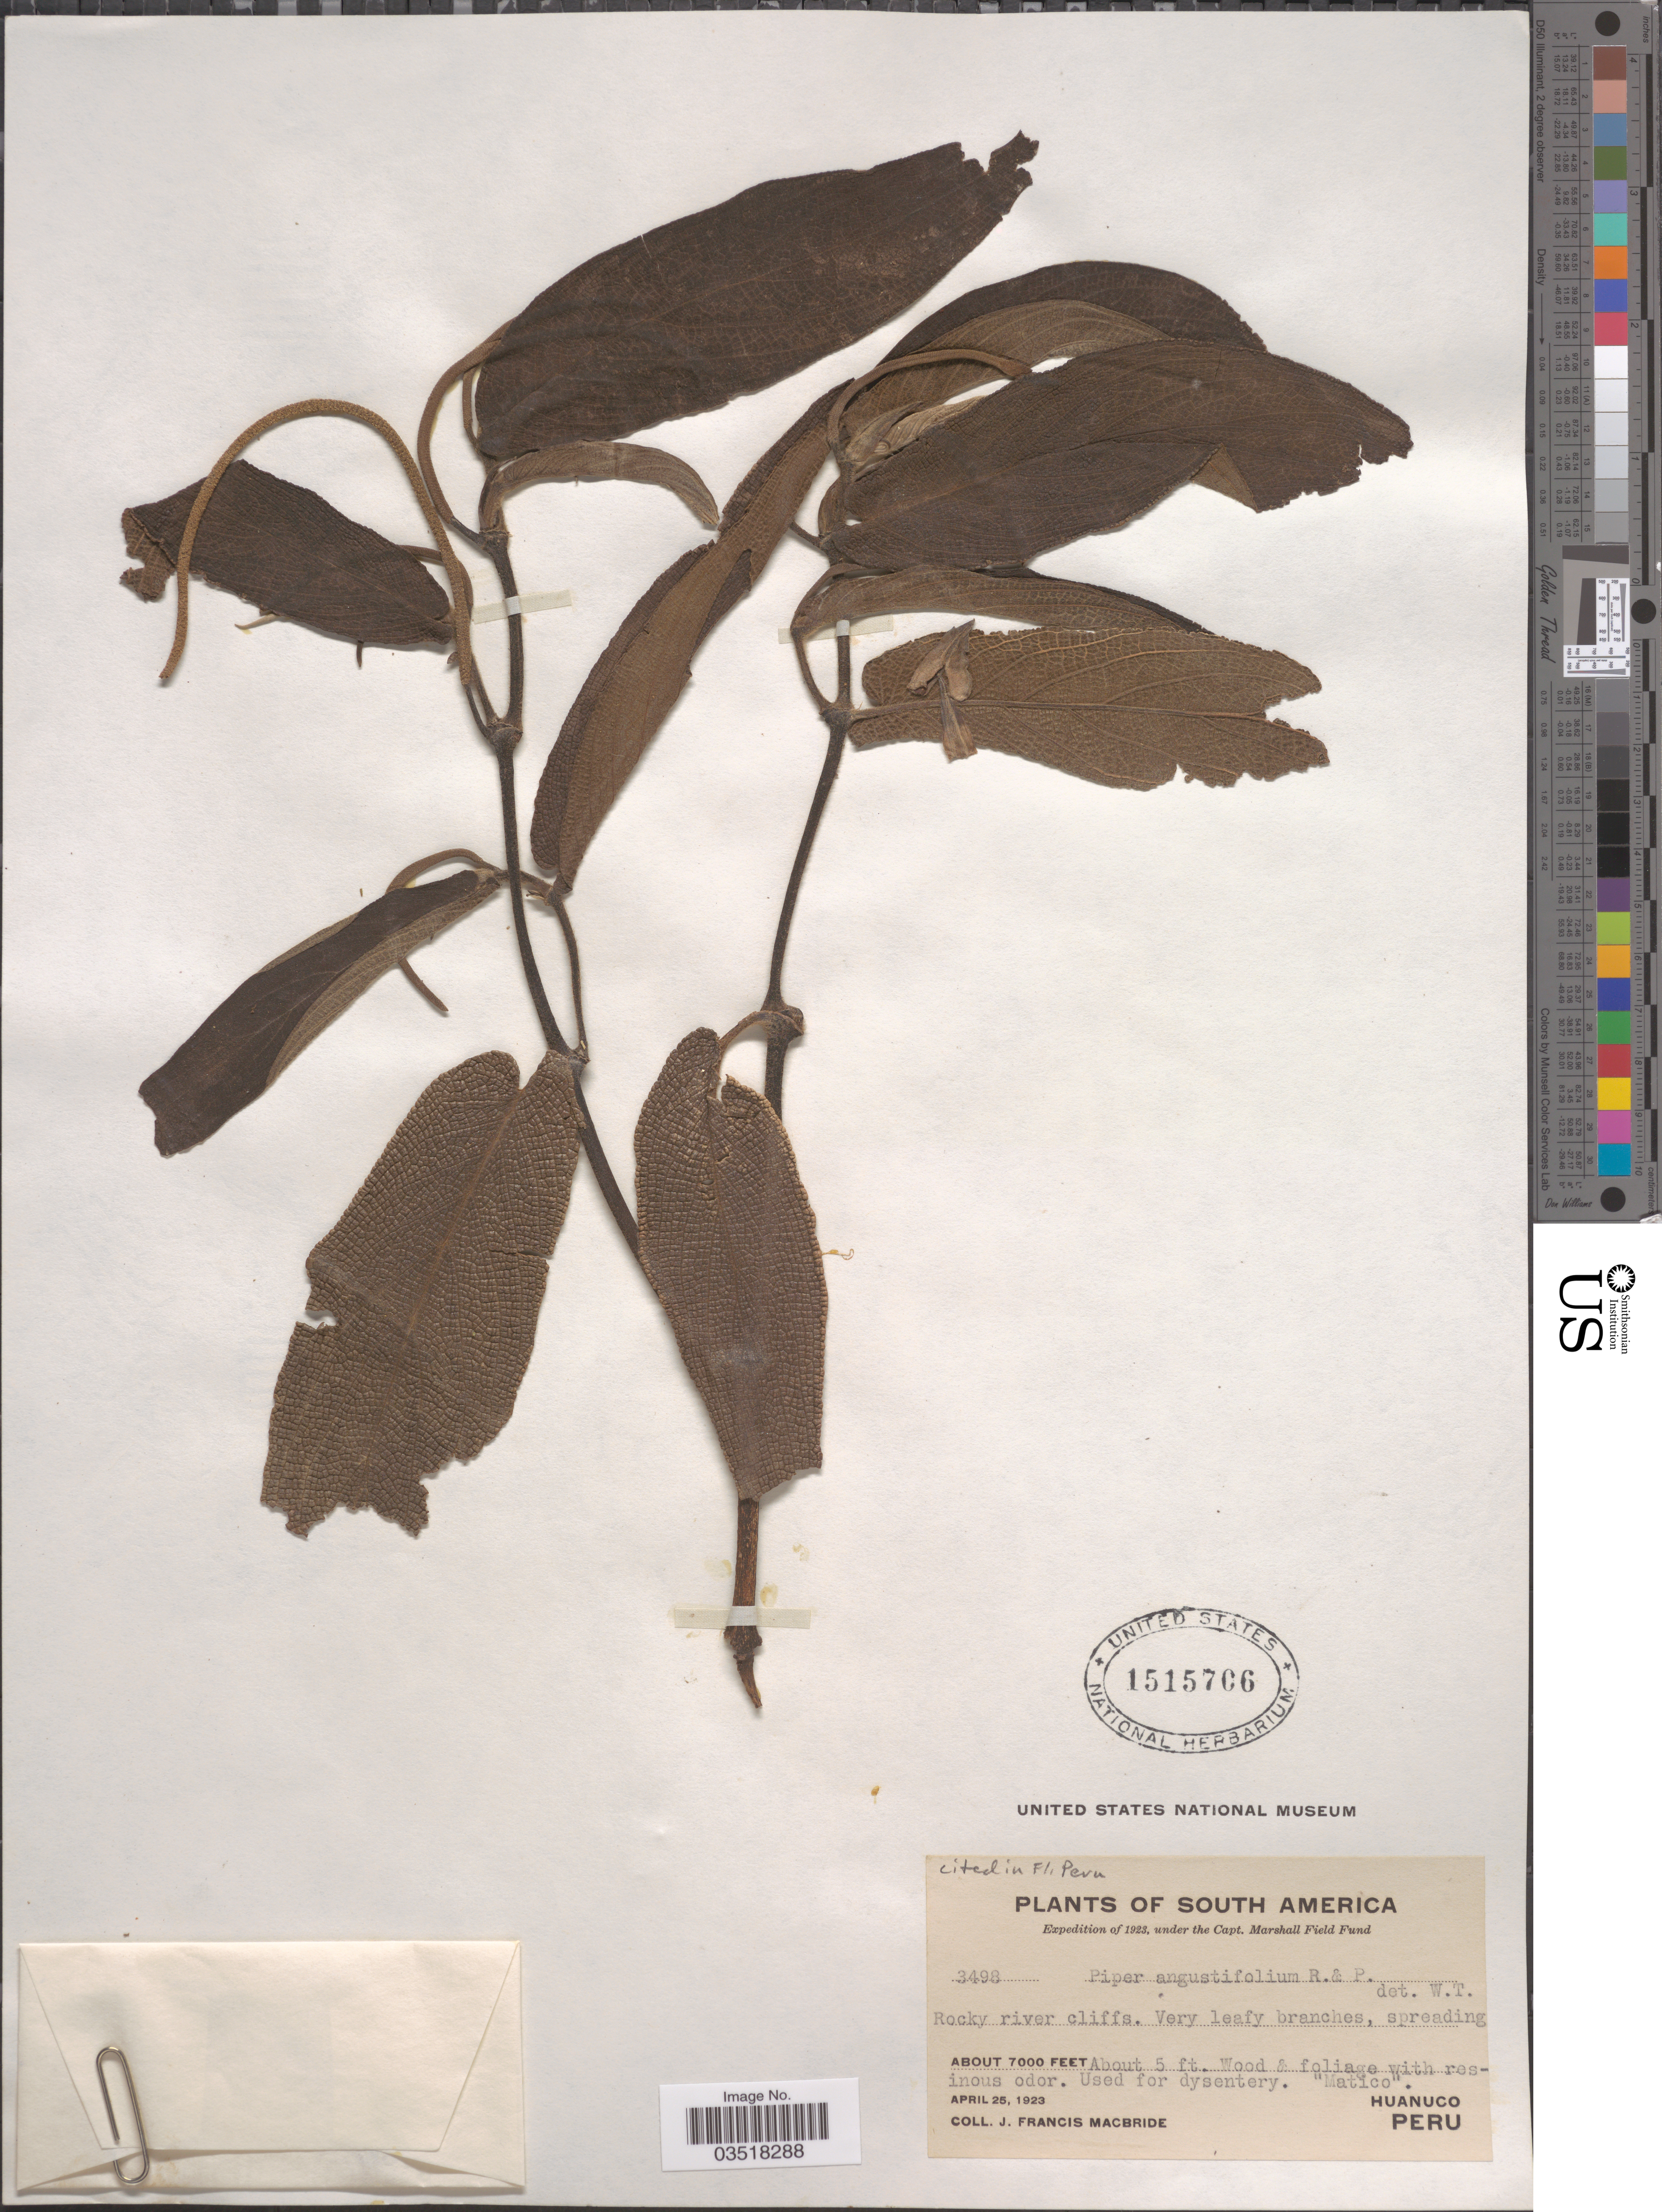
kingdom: Plantae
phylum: Tracheophyta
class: Magnoliopsida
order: Piperales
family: Piperaceae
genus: Piper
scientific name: Piper elongatum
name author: Vahl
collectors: J. F. Macbride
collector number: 3498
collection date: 1923-04-25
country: Peru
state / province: Huánuco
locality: Rocky river cliffs.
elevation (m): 2134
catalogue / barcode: US 1515706